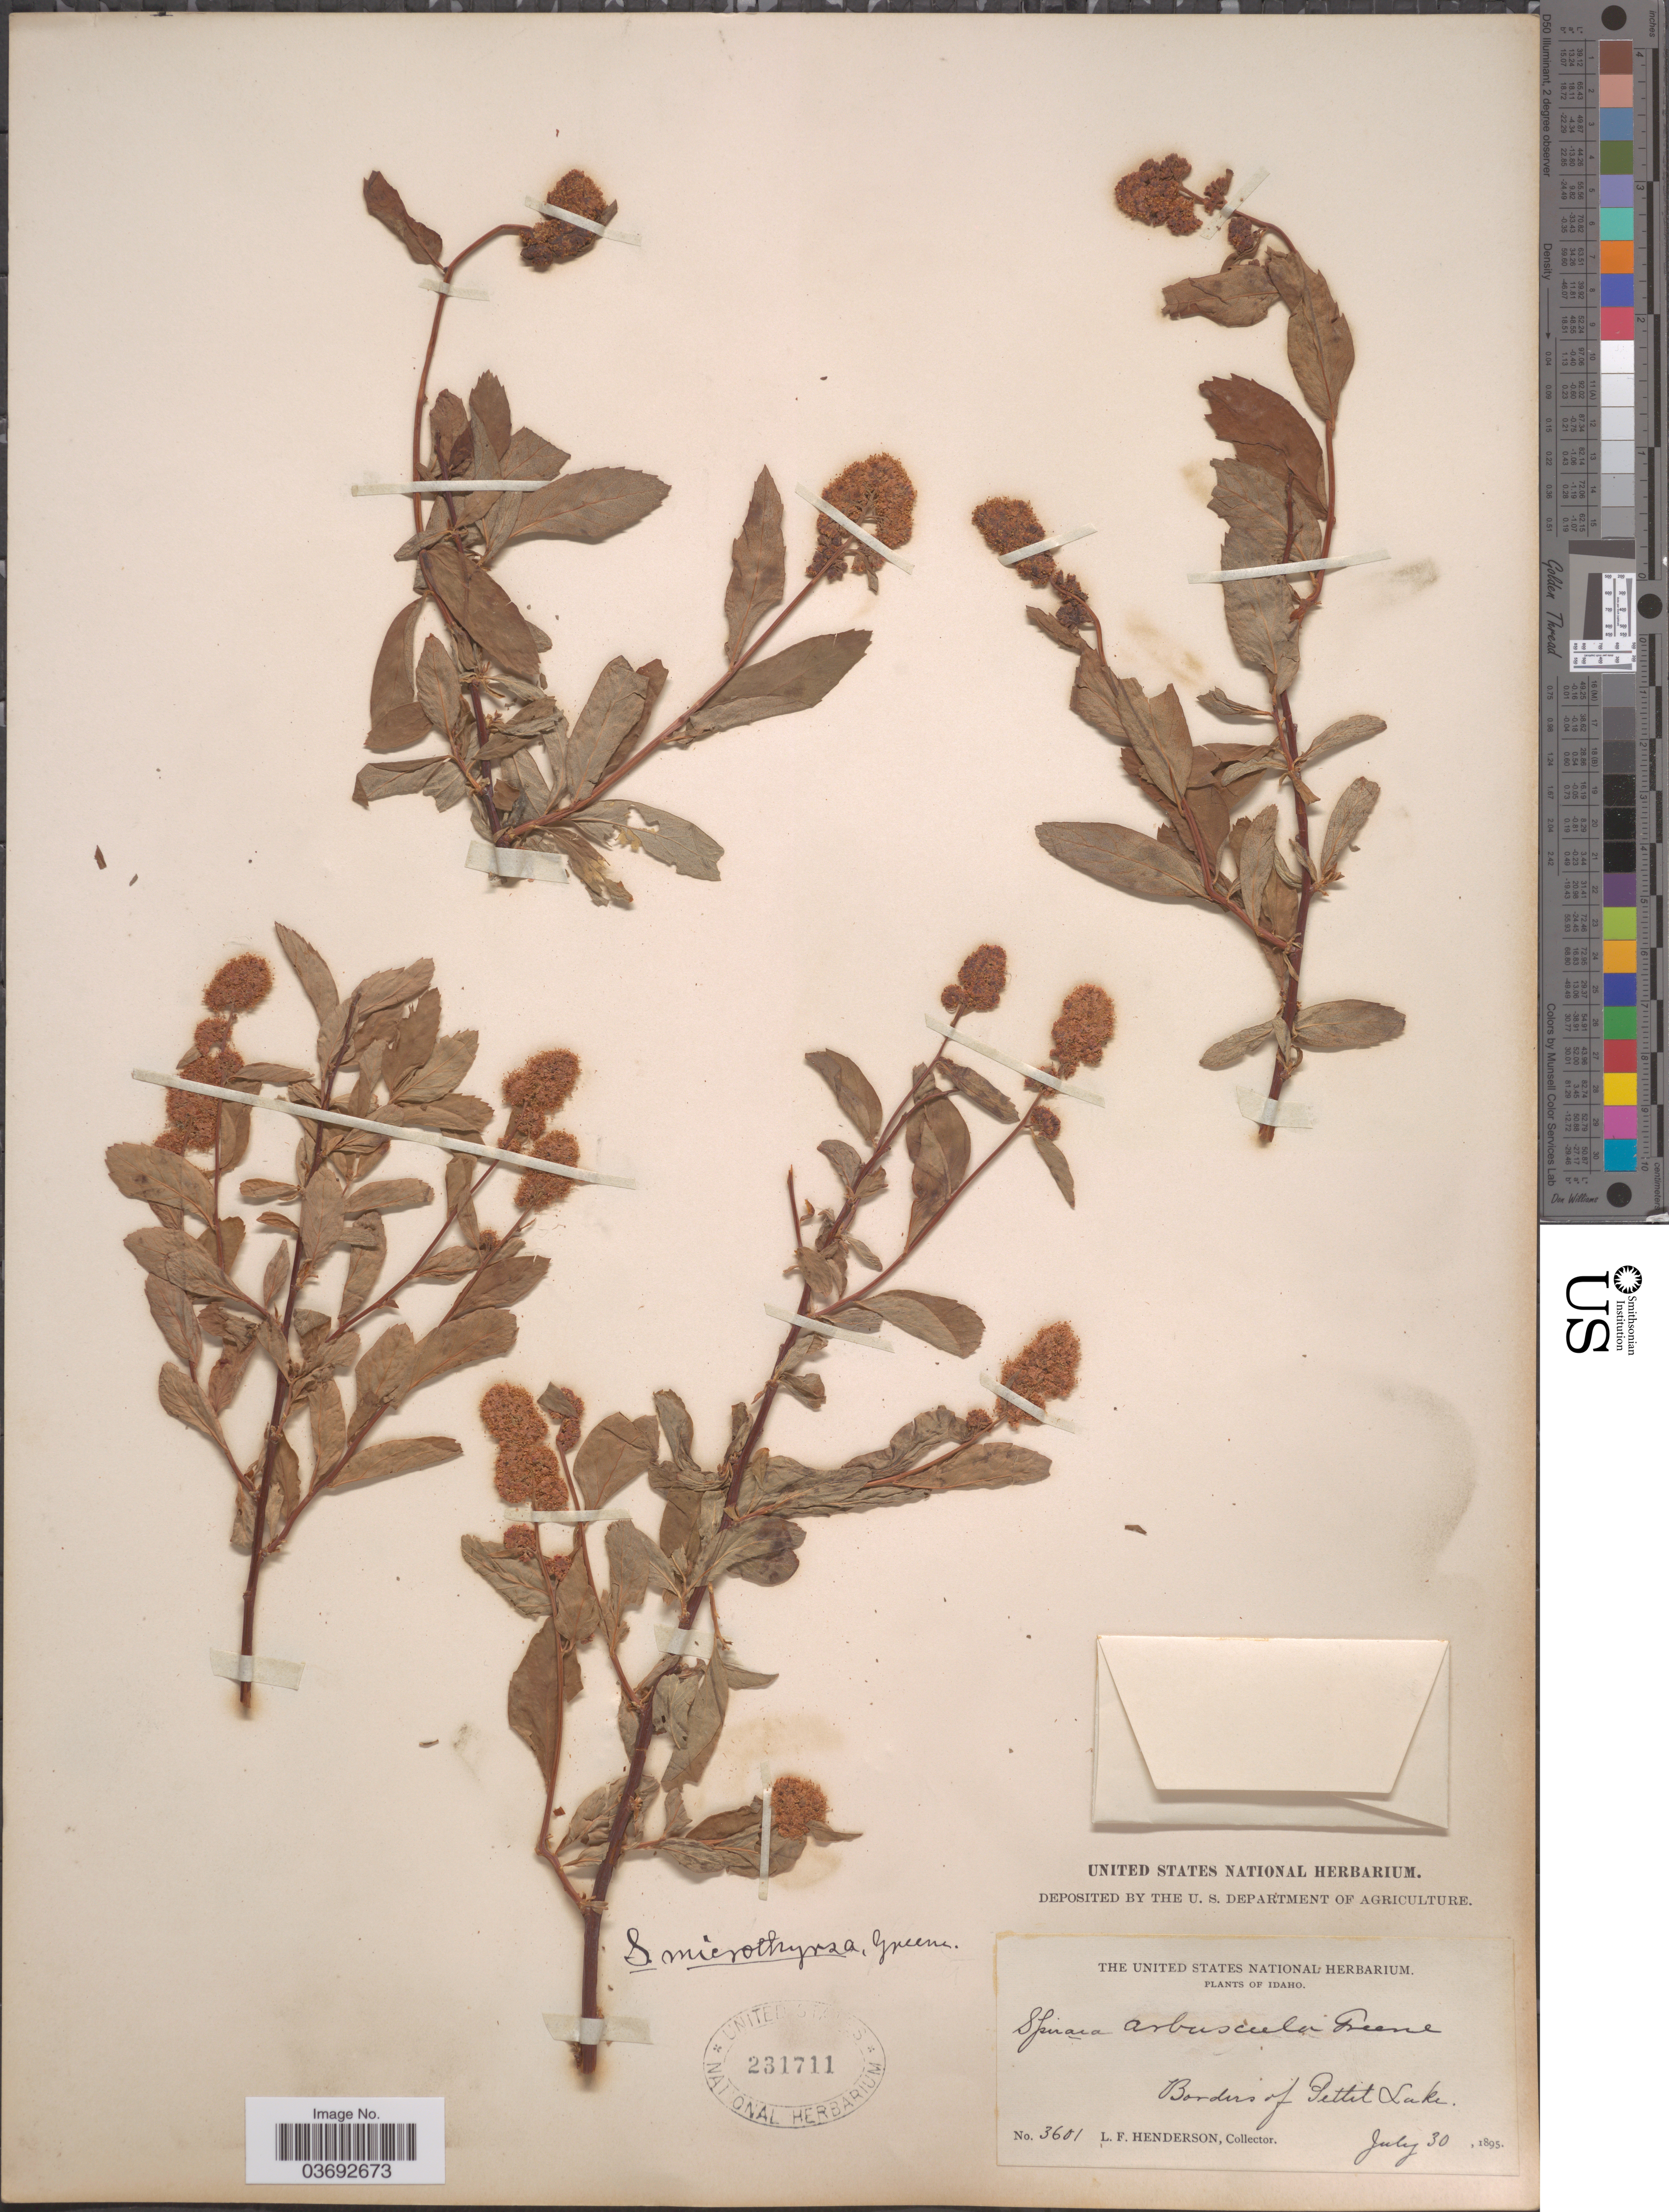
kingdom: Plantae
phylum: Tracheophyta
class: Magnoliopsida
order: Rosales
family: Rosaceae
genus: Spiraea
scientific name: Spiraea lucida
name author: Douglas ex Greene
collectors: L. Henderson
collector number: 3601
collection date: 1895-07-30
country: United States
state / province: Idaho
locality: Borders of Pettit Lake.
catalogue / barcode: US 231711